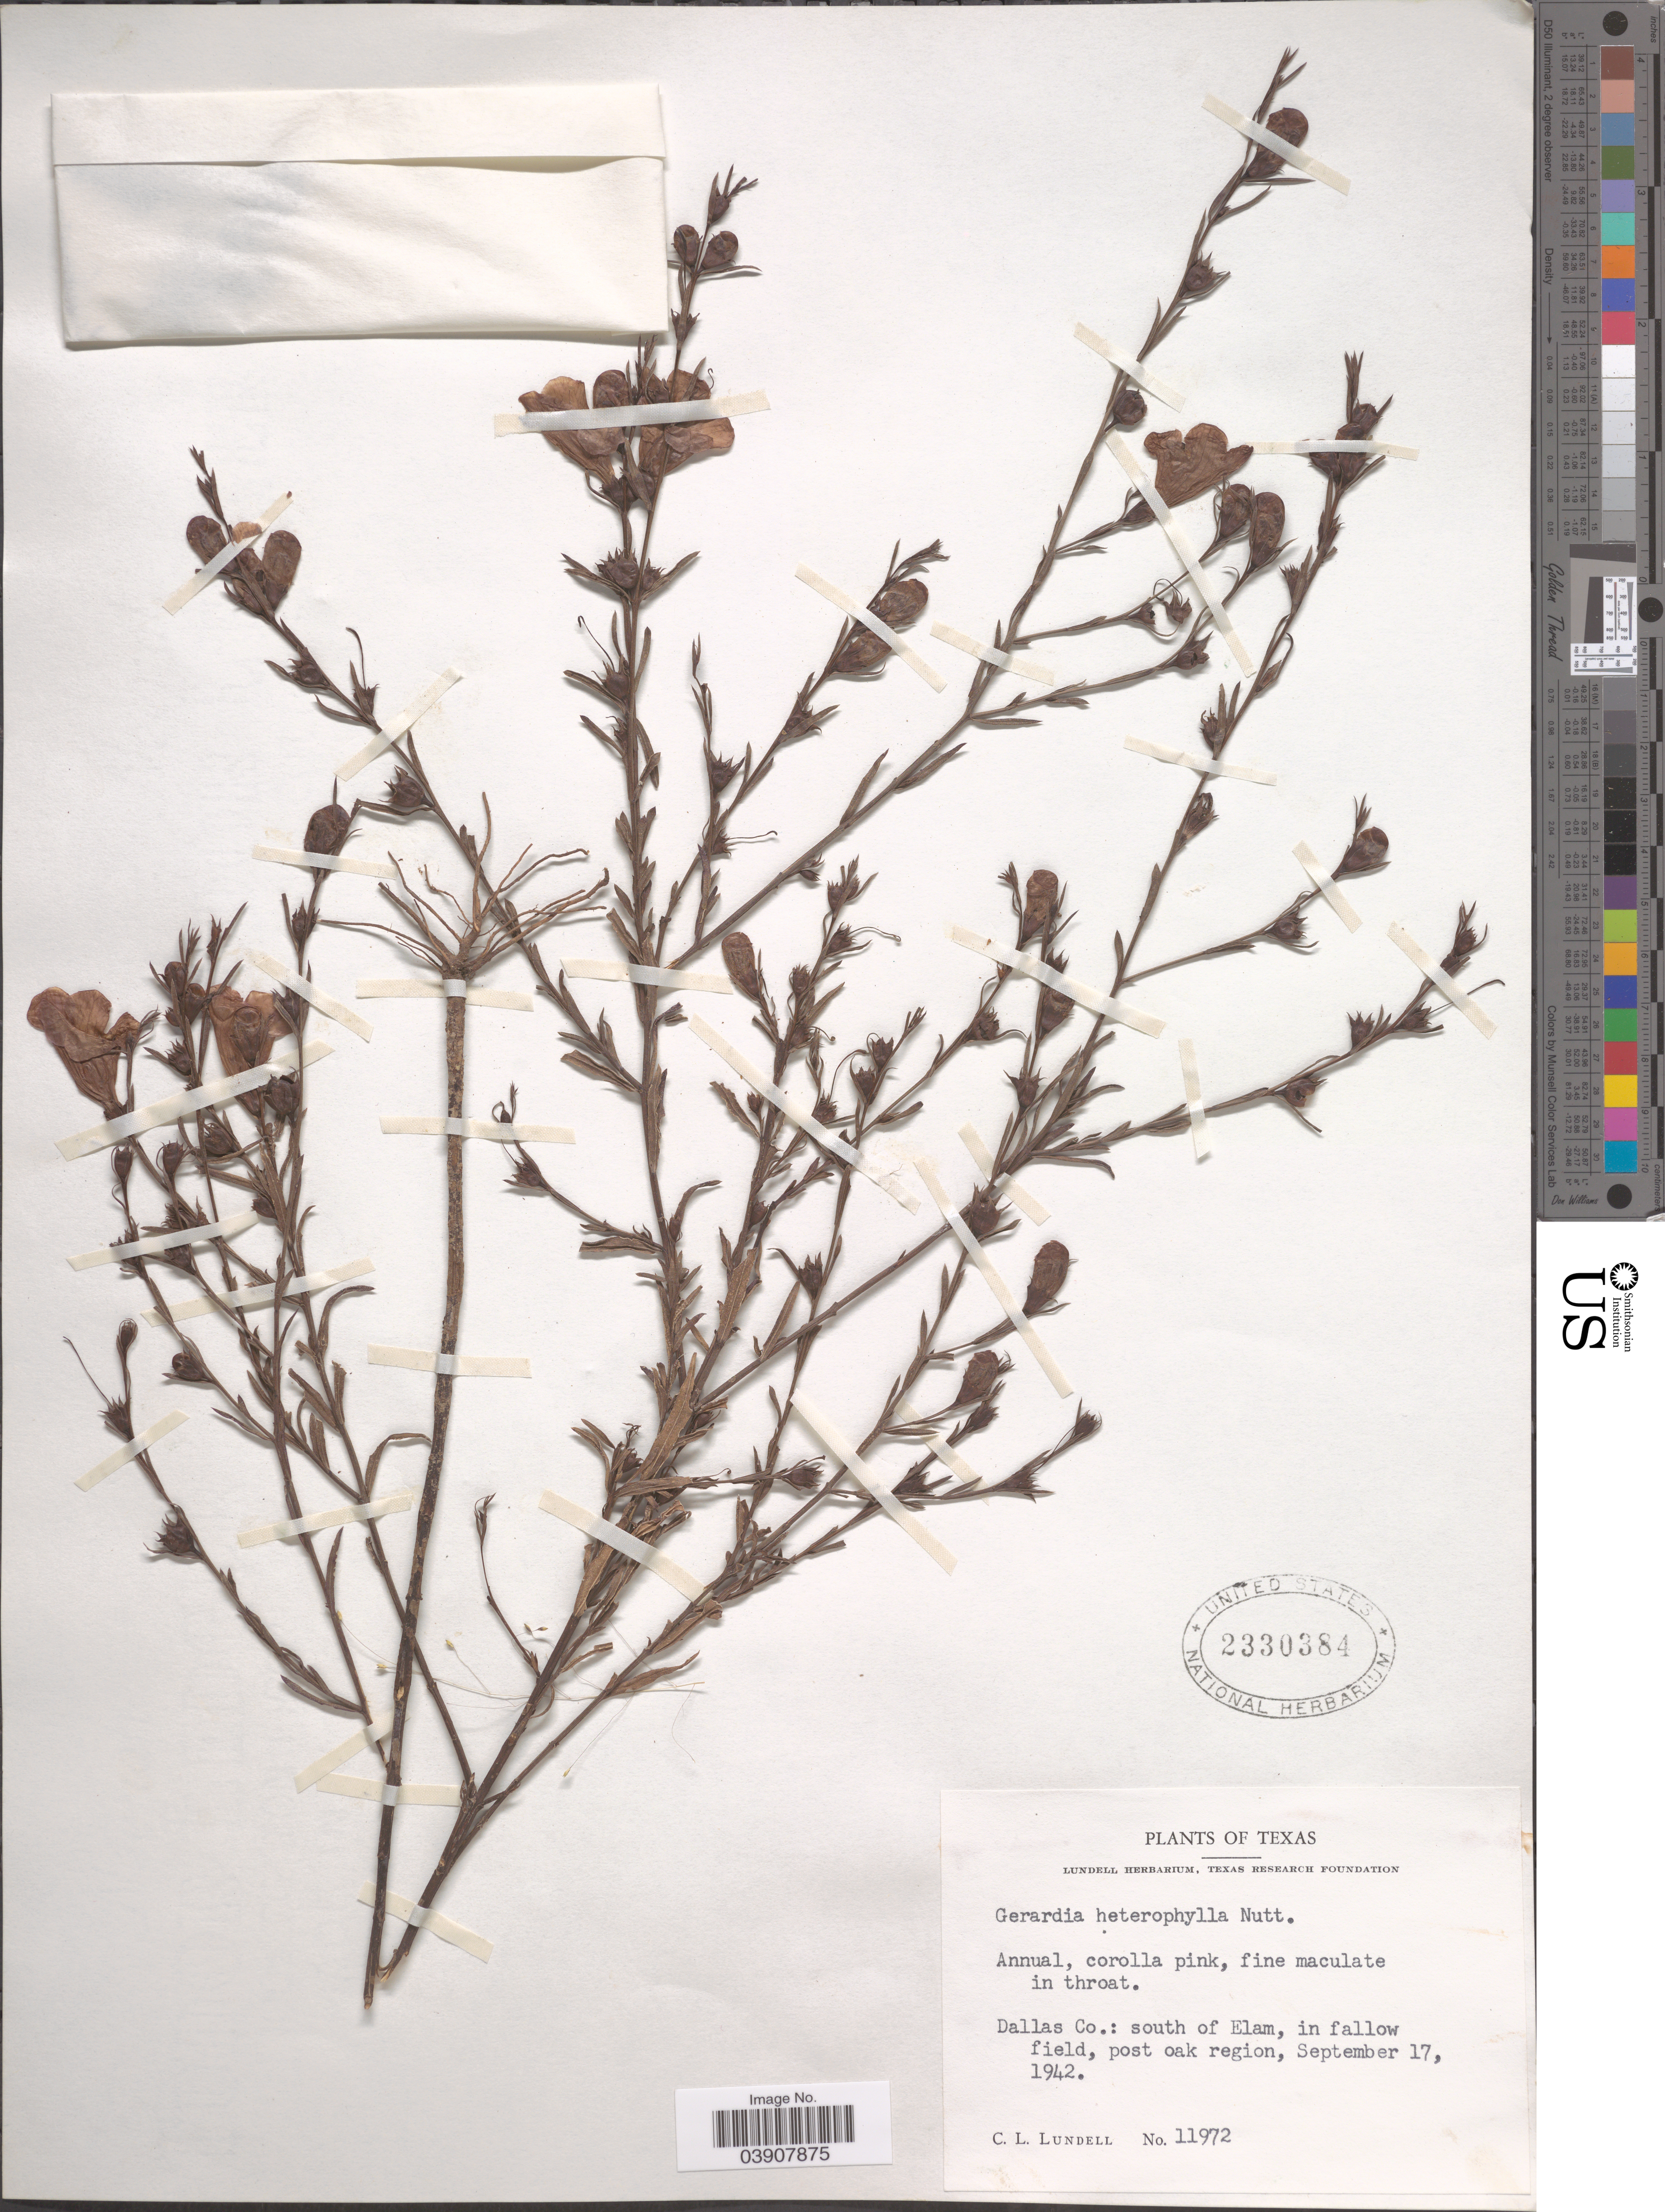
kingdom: Plantae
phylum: Tracheophyta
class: Magnoliopsida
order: Lamiales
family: Orobanchaceae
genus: Agalinis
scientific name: Agalinis heterophylla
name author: (Nutt.) Small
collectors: C. L. Lundell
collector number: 11972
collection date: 1942-09-17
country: United States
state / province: Texas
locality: Dallas Co.: south of Elam, in fallow field, post oak region.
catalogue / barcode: US 2330384